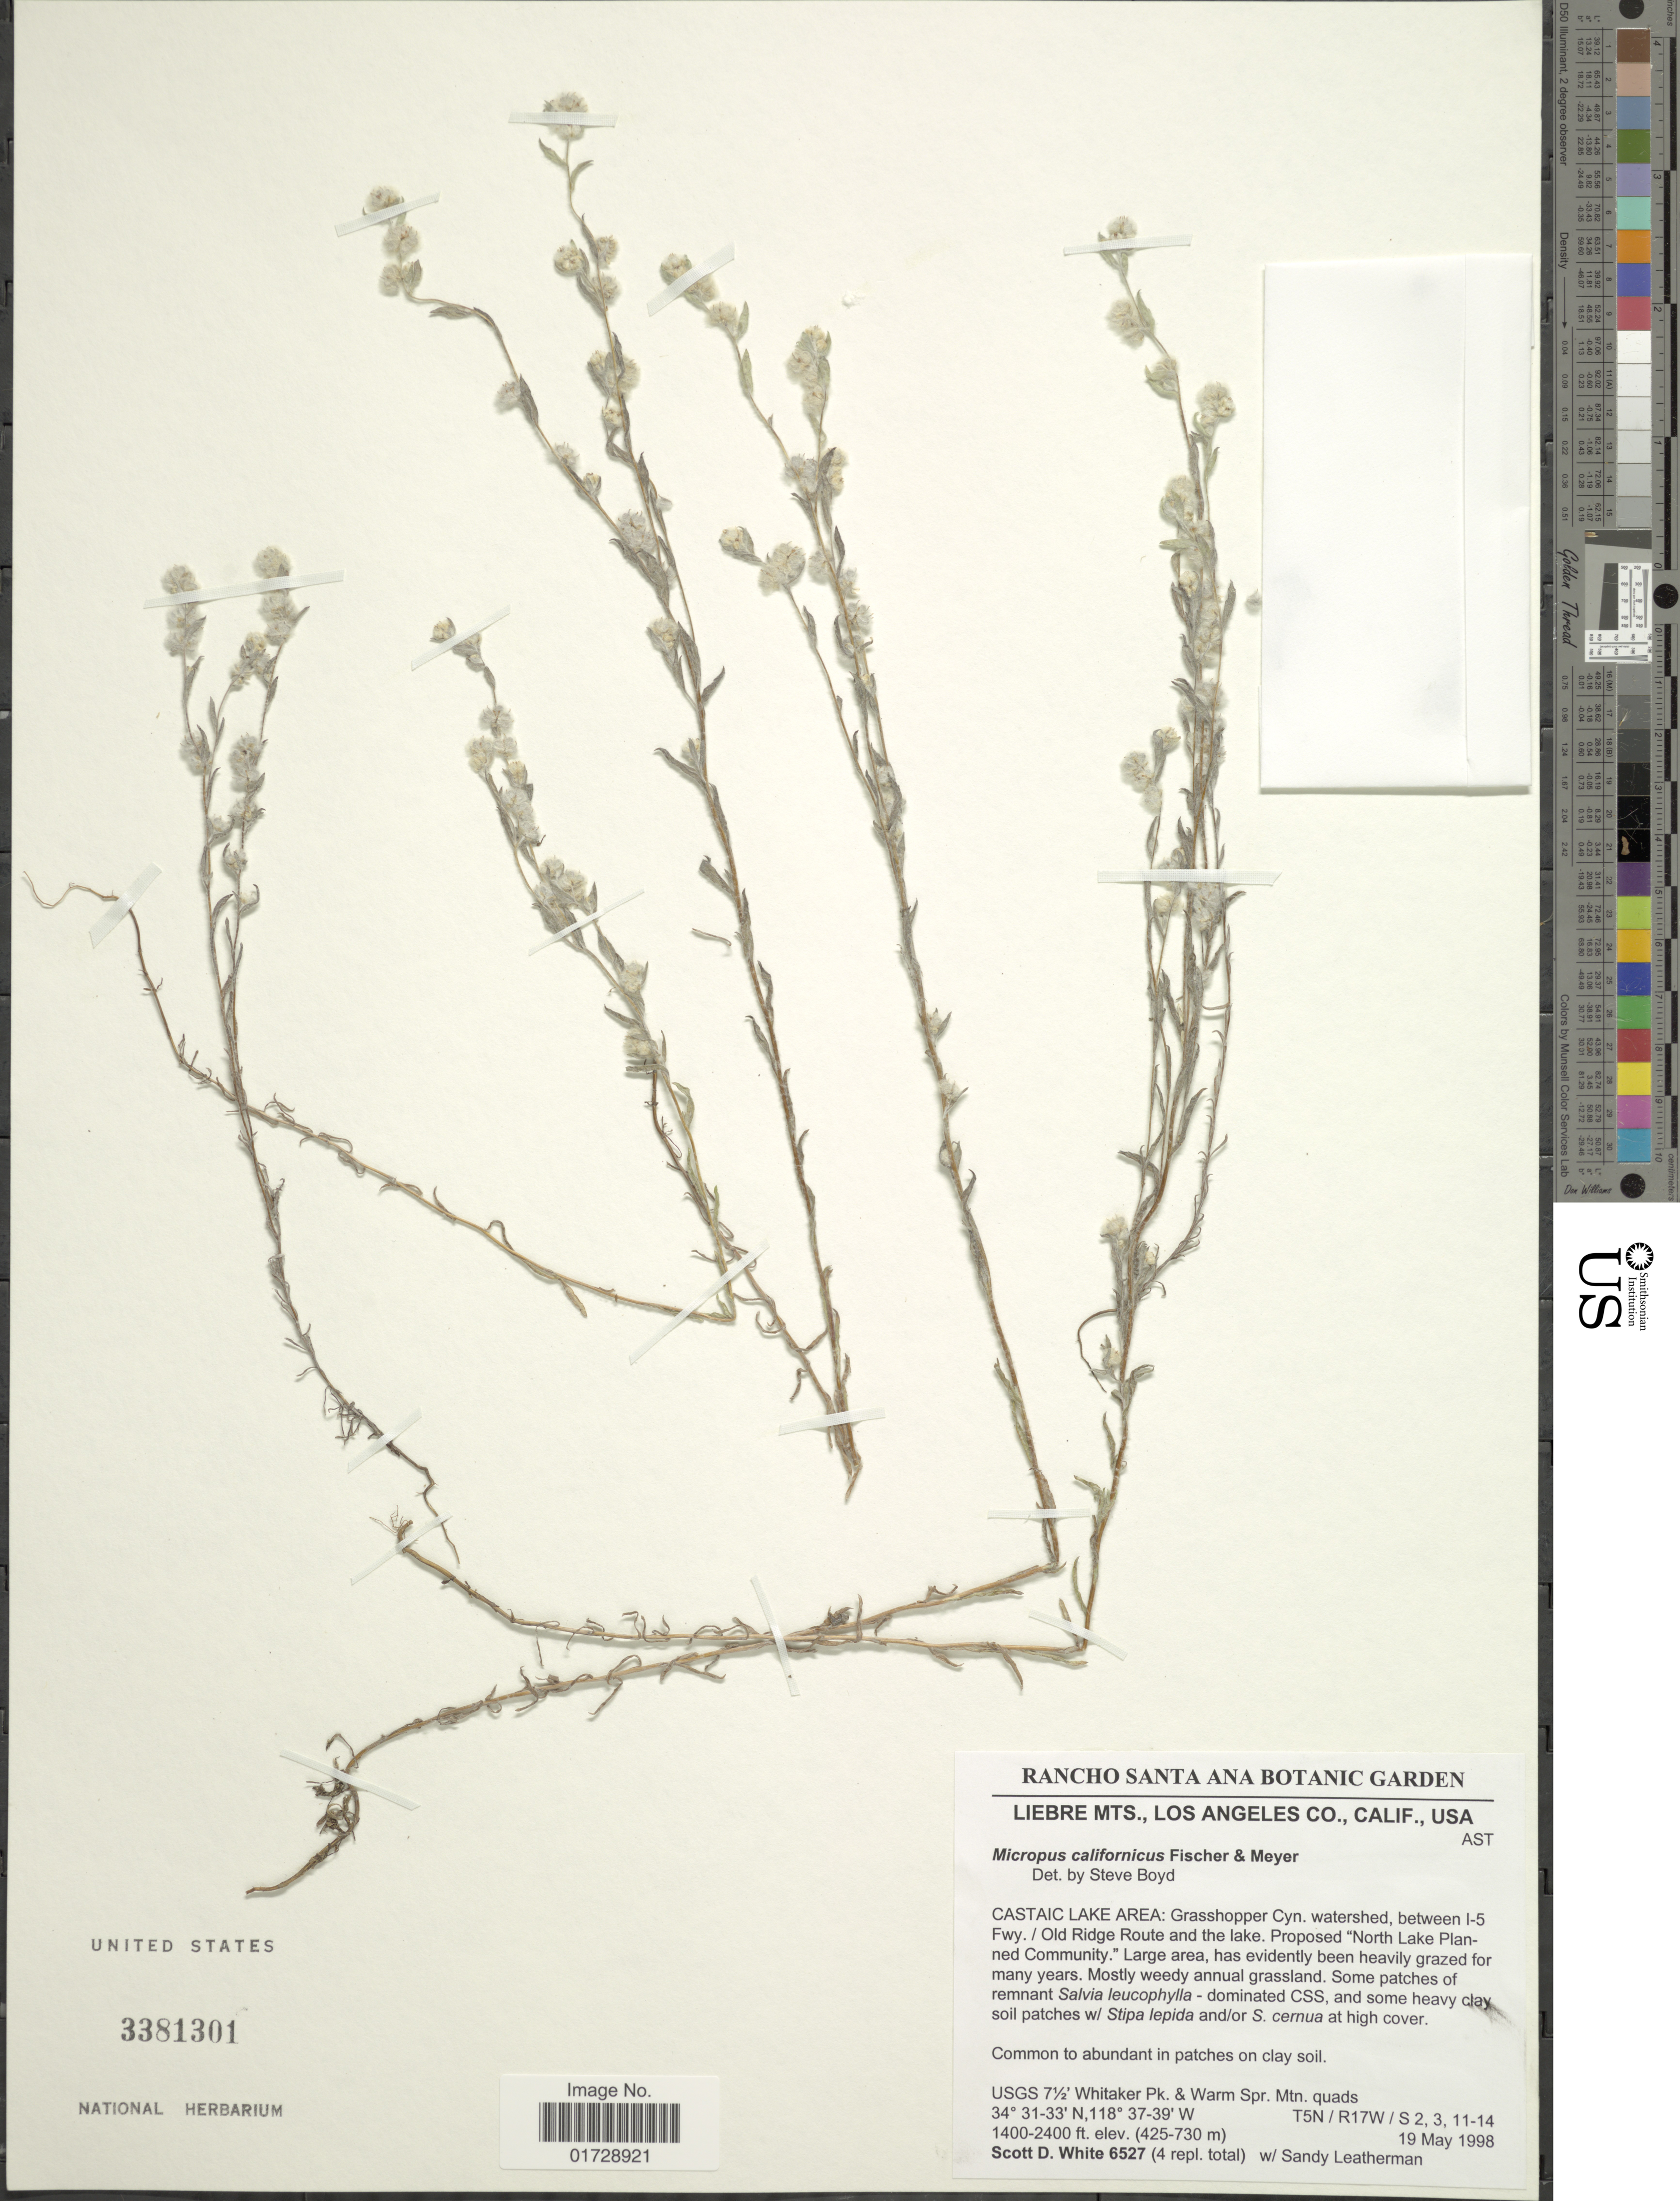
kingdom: Plantae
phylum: Tracheophyta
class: Magnoliopsida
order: Asterales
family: Asteraceae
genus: Micropus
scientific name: Micropus californicus var. californicus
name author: Fisch. & C.A. Mey.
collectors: S. White & S. Leatherman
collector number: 6527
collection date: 1998-05-19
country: United States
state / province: California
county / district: Los Angeles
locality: Liebre Mts., Los Angeles Co. Castaic Lake Area: Grashopper Cyn. watershed, between I-5 Fwy./ Old Ridge Route and the lake. Proposed "North Lake Planned Community", USGS 7 ½' Whitaker Pk. Warm Spr. Mtn. quads, T5N/R17W/S2, 3, 11-14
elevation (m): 427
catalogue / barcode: US 3381301